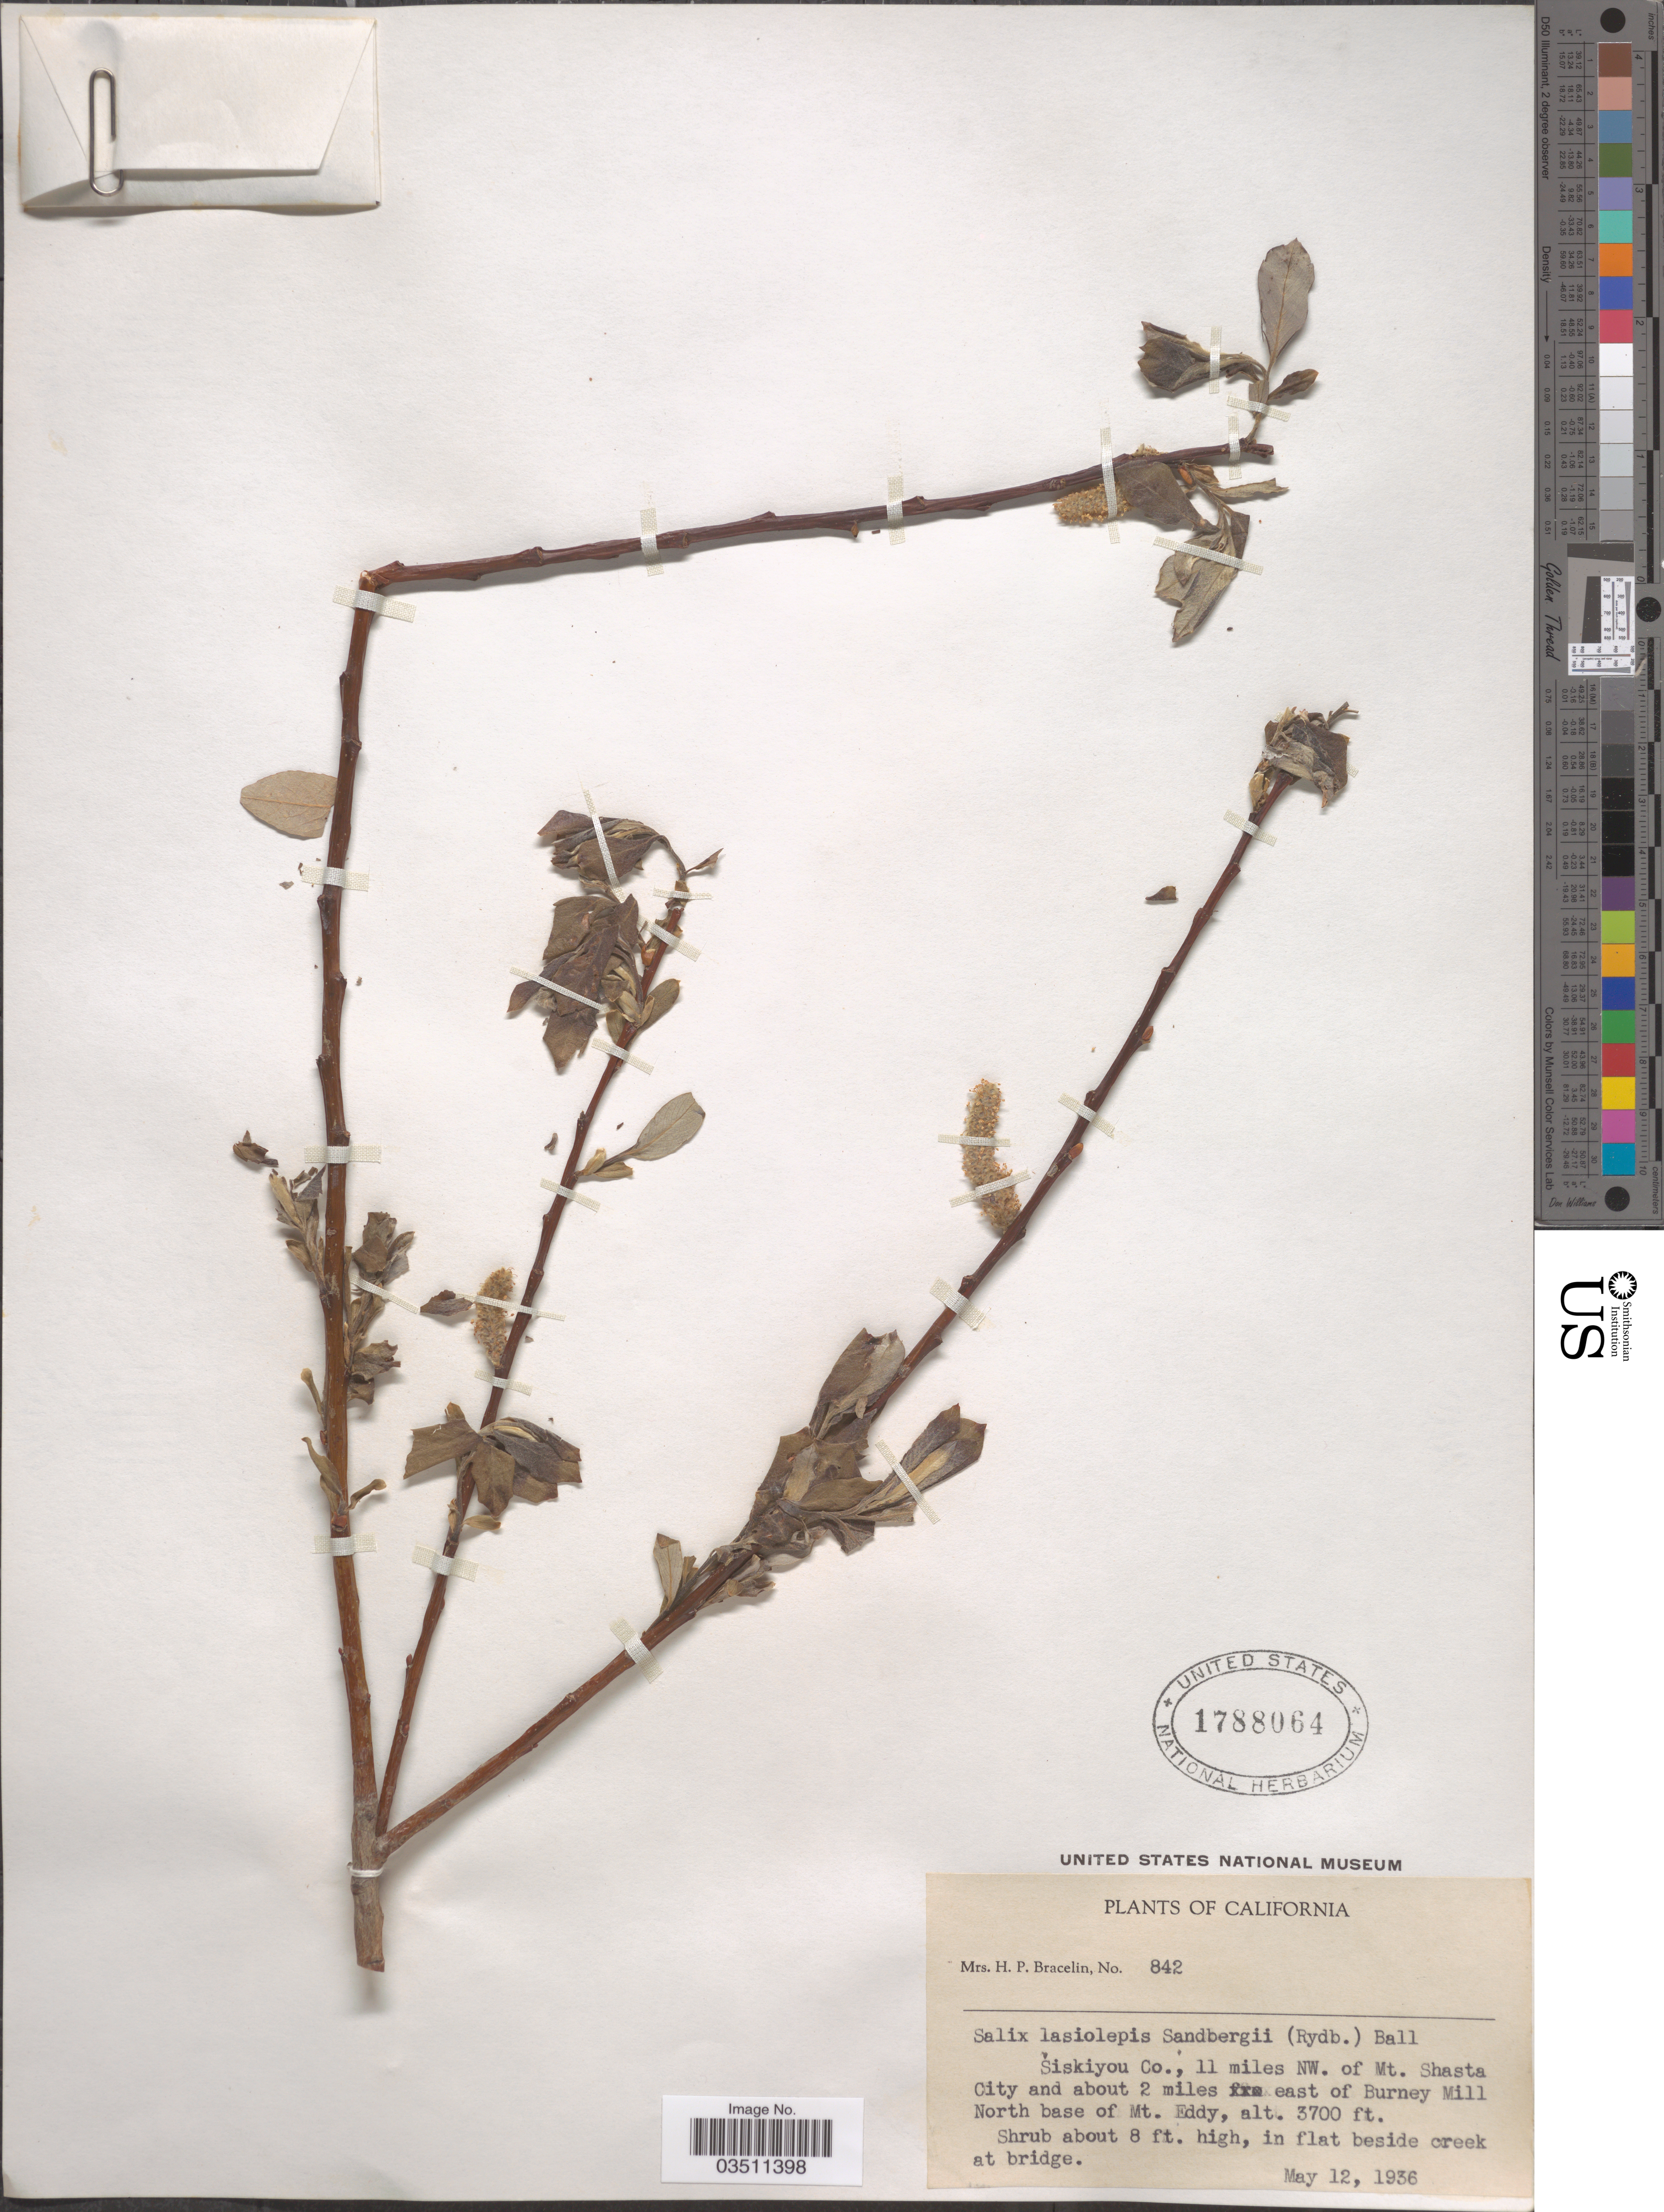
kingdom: Plantae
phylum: Tracheophyta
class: Magnoliopsida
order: Malpighiales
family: Salicaceae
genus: Salix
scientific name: Salix lasiolepis var. sandbergii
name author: (Rydb.) C.R. Ball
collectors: H. Bracelin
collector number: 842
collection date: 1936-05-12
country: United States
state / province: California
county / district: Siskiyou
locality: Siskiyou Co., 11 miles NW. of Mt. Shasta City and about 2 miles east of Burney Mill North base of Mt. Eddy.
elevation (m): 1128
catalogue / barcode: US 1788064